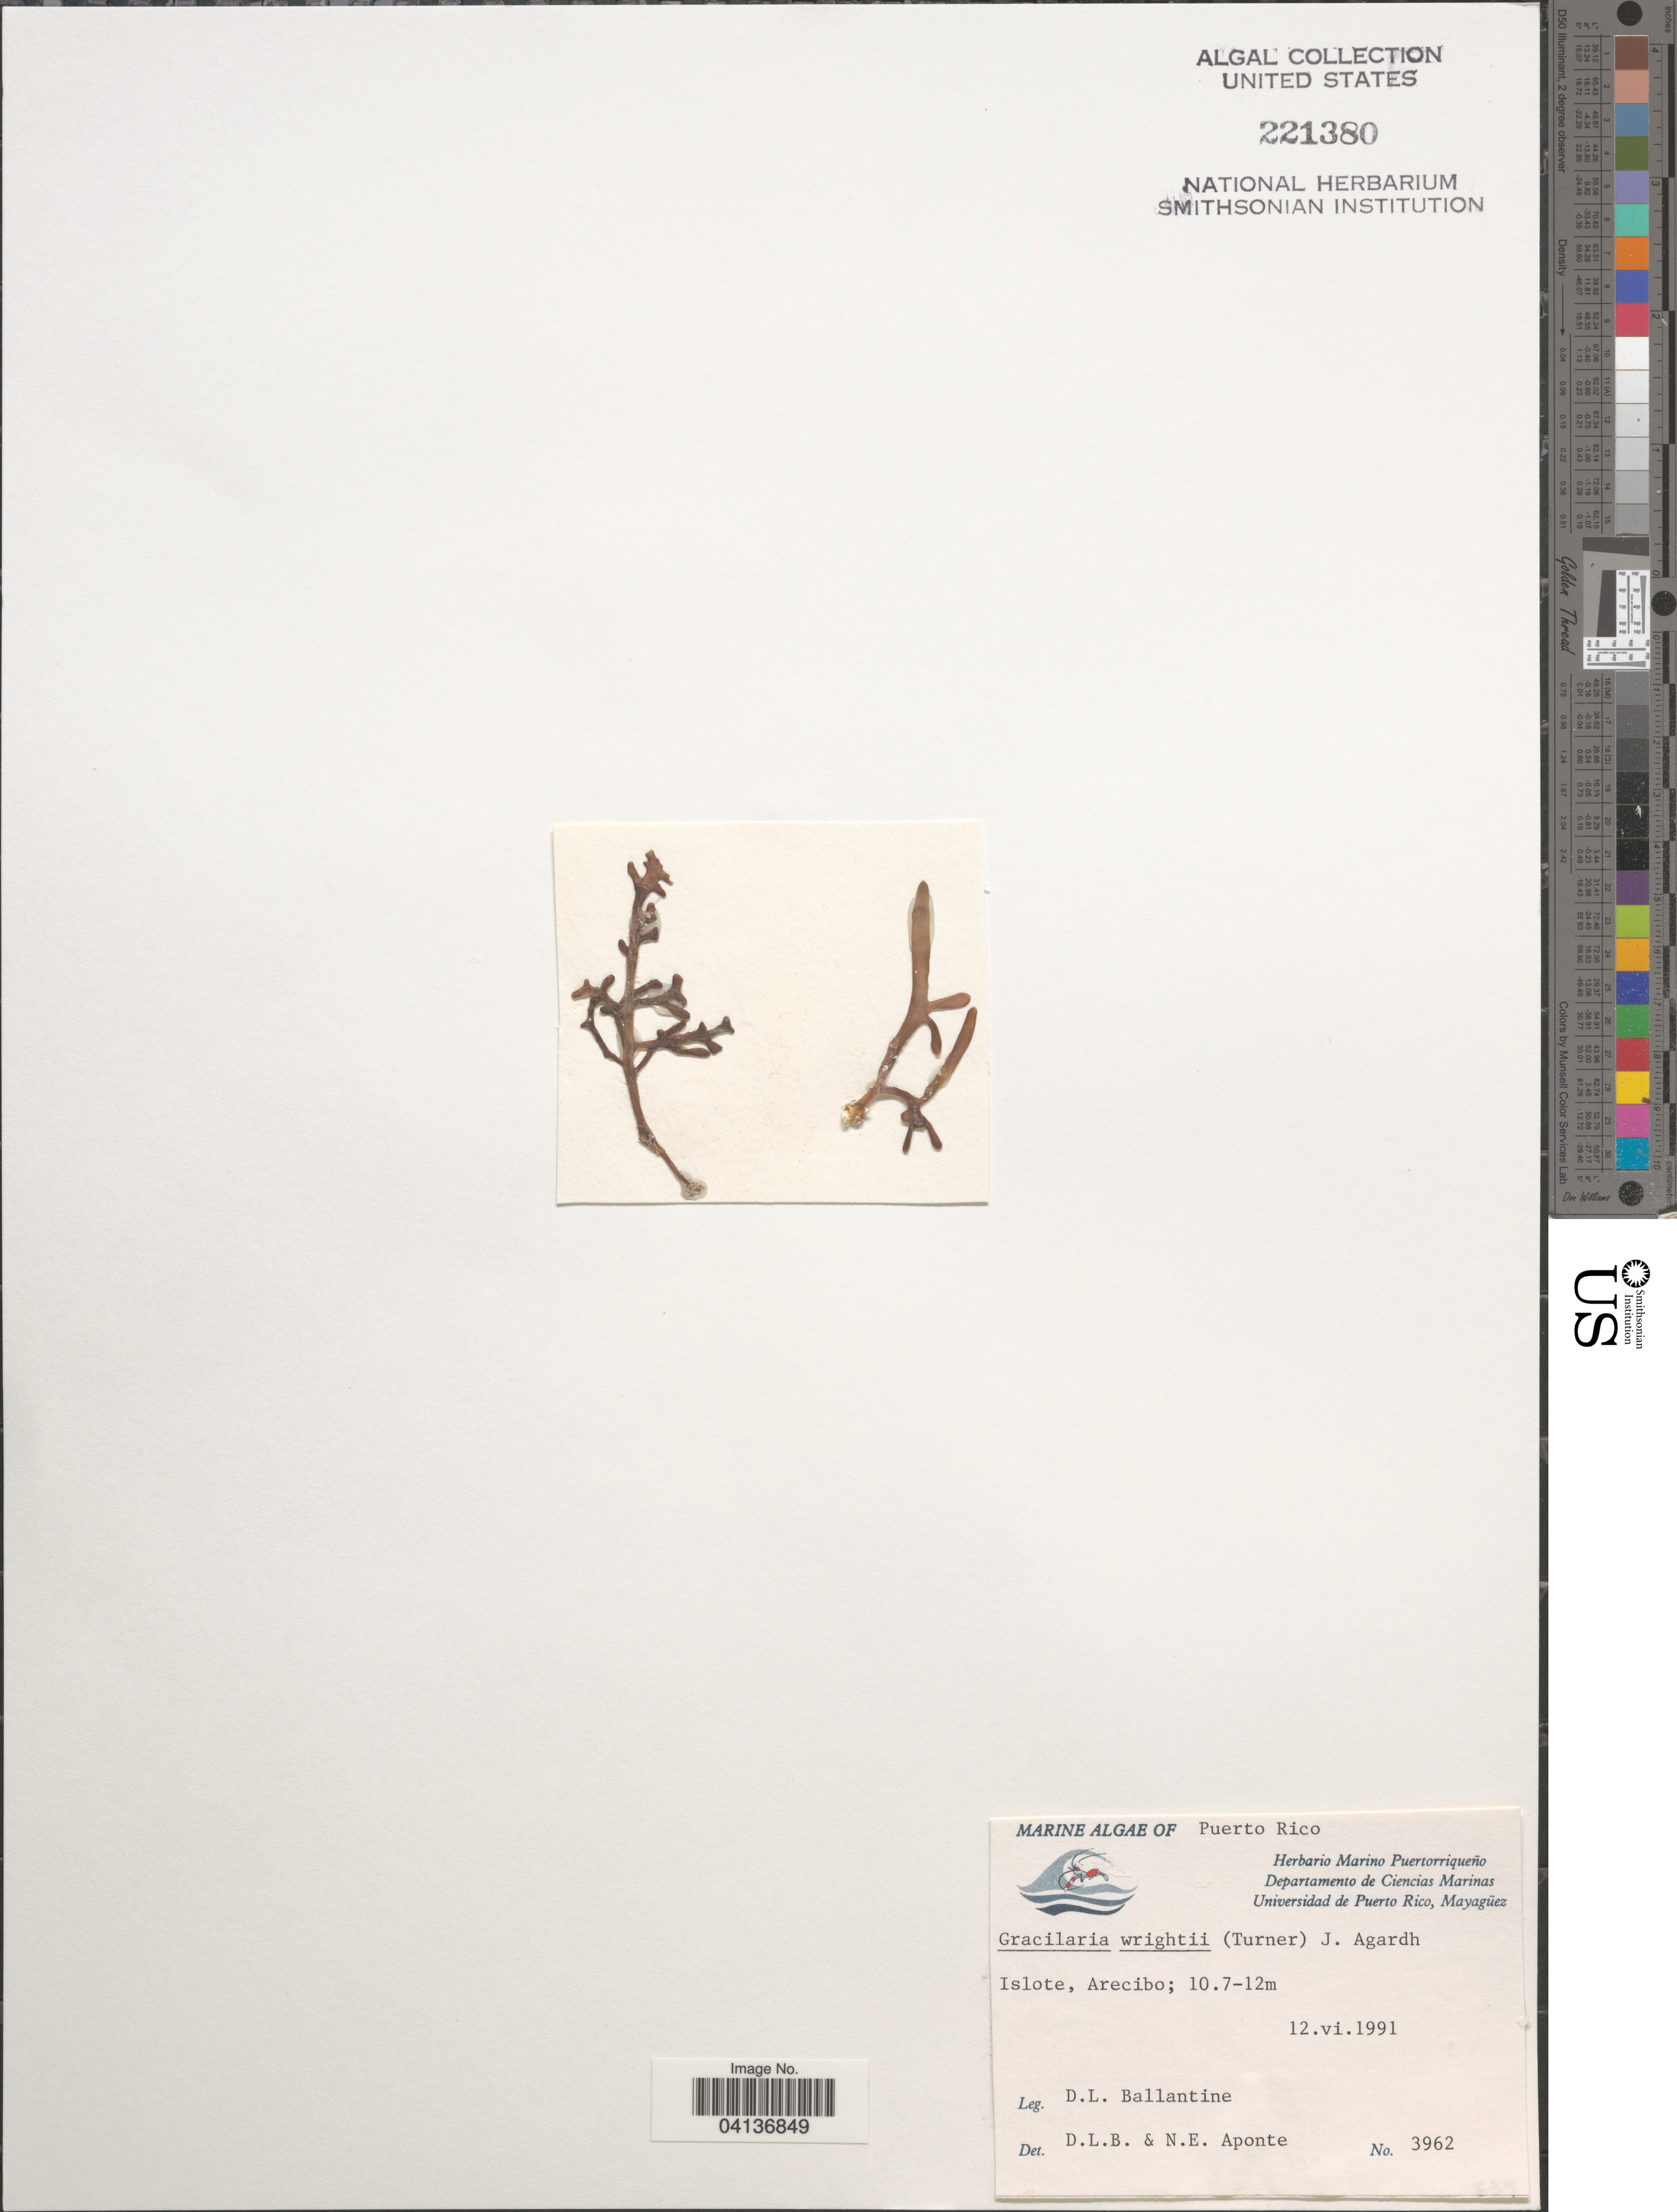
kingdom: Plantae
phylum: Rhodophyta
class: Florideophyceae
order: Gracilariales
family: Gracilariaceae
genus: Gracilaria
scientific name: Gracilaria wrightii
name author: (Turner) J. Agardh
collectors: D.L. Ballantine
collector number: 3962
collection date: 1991-06-12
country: Puerto Rico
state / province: Arecibo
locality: Islote.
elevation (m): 10.7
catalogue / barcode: US 221380